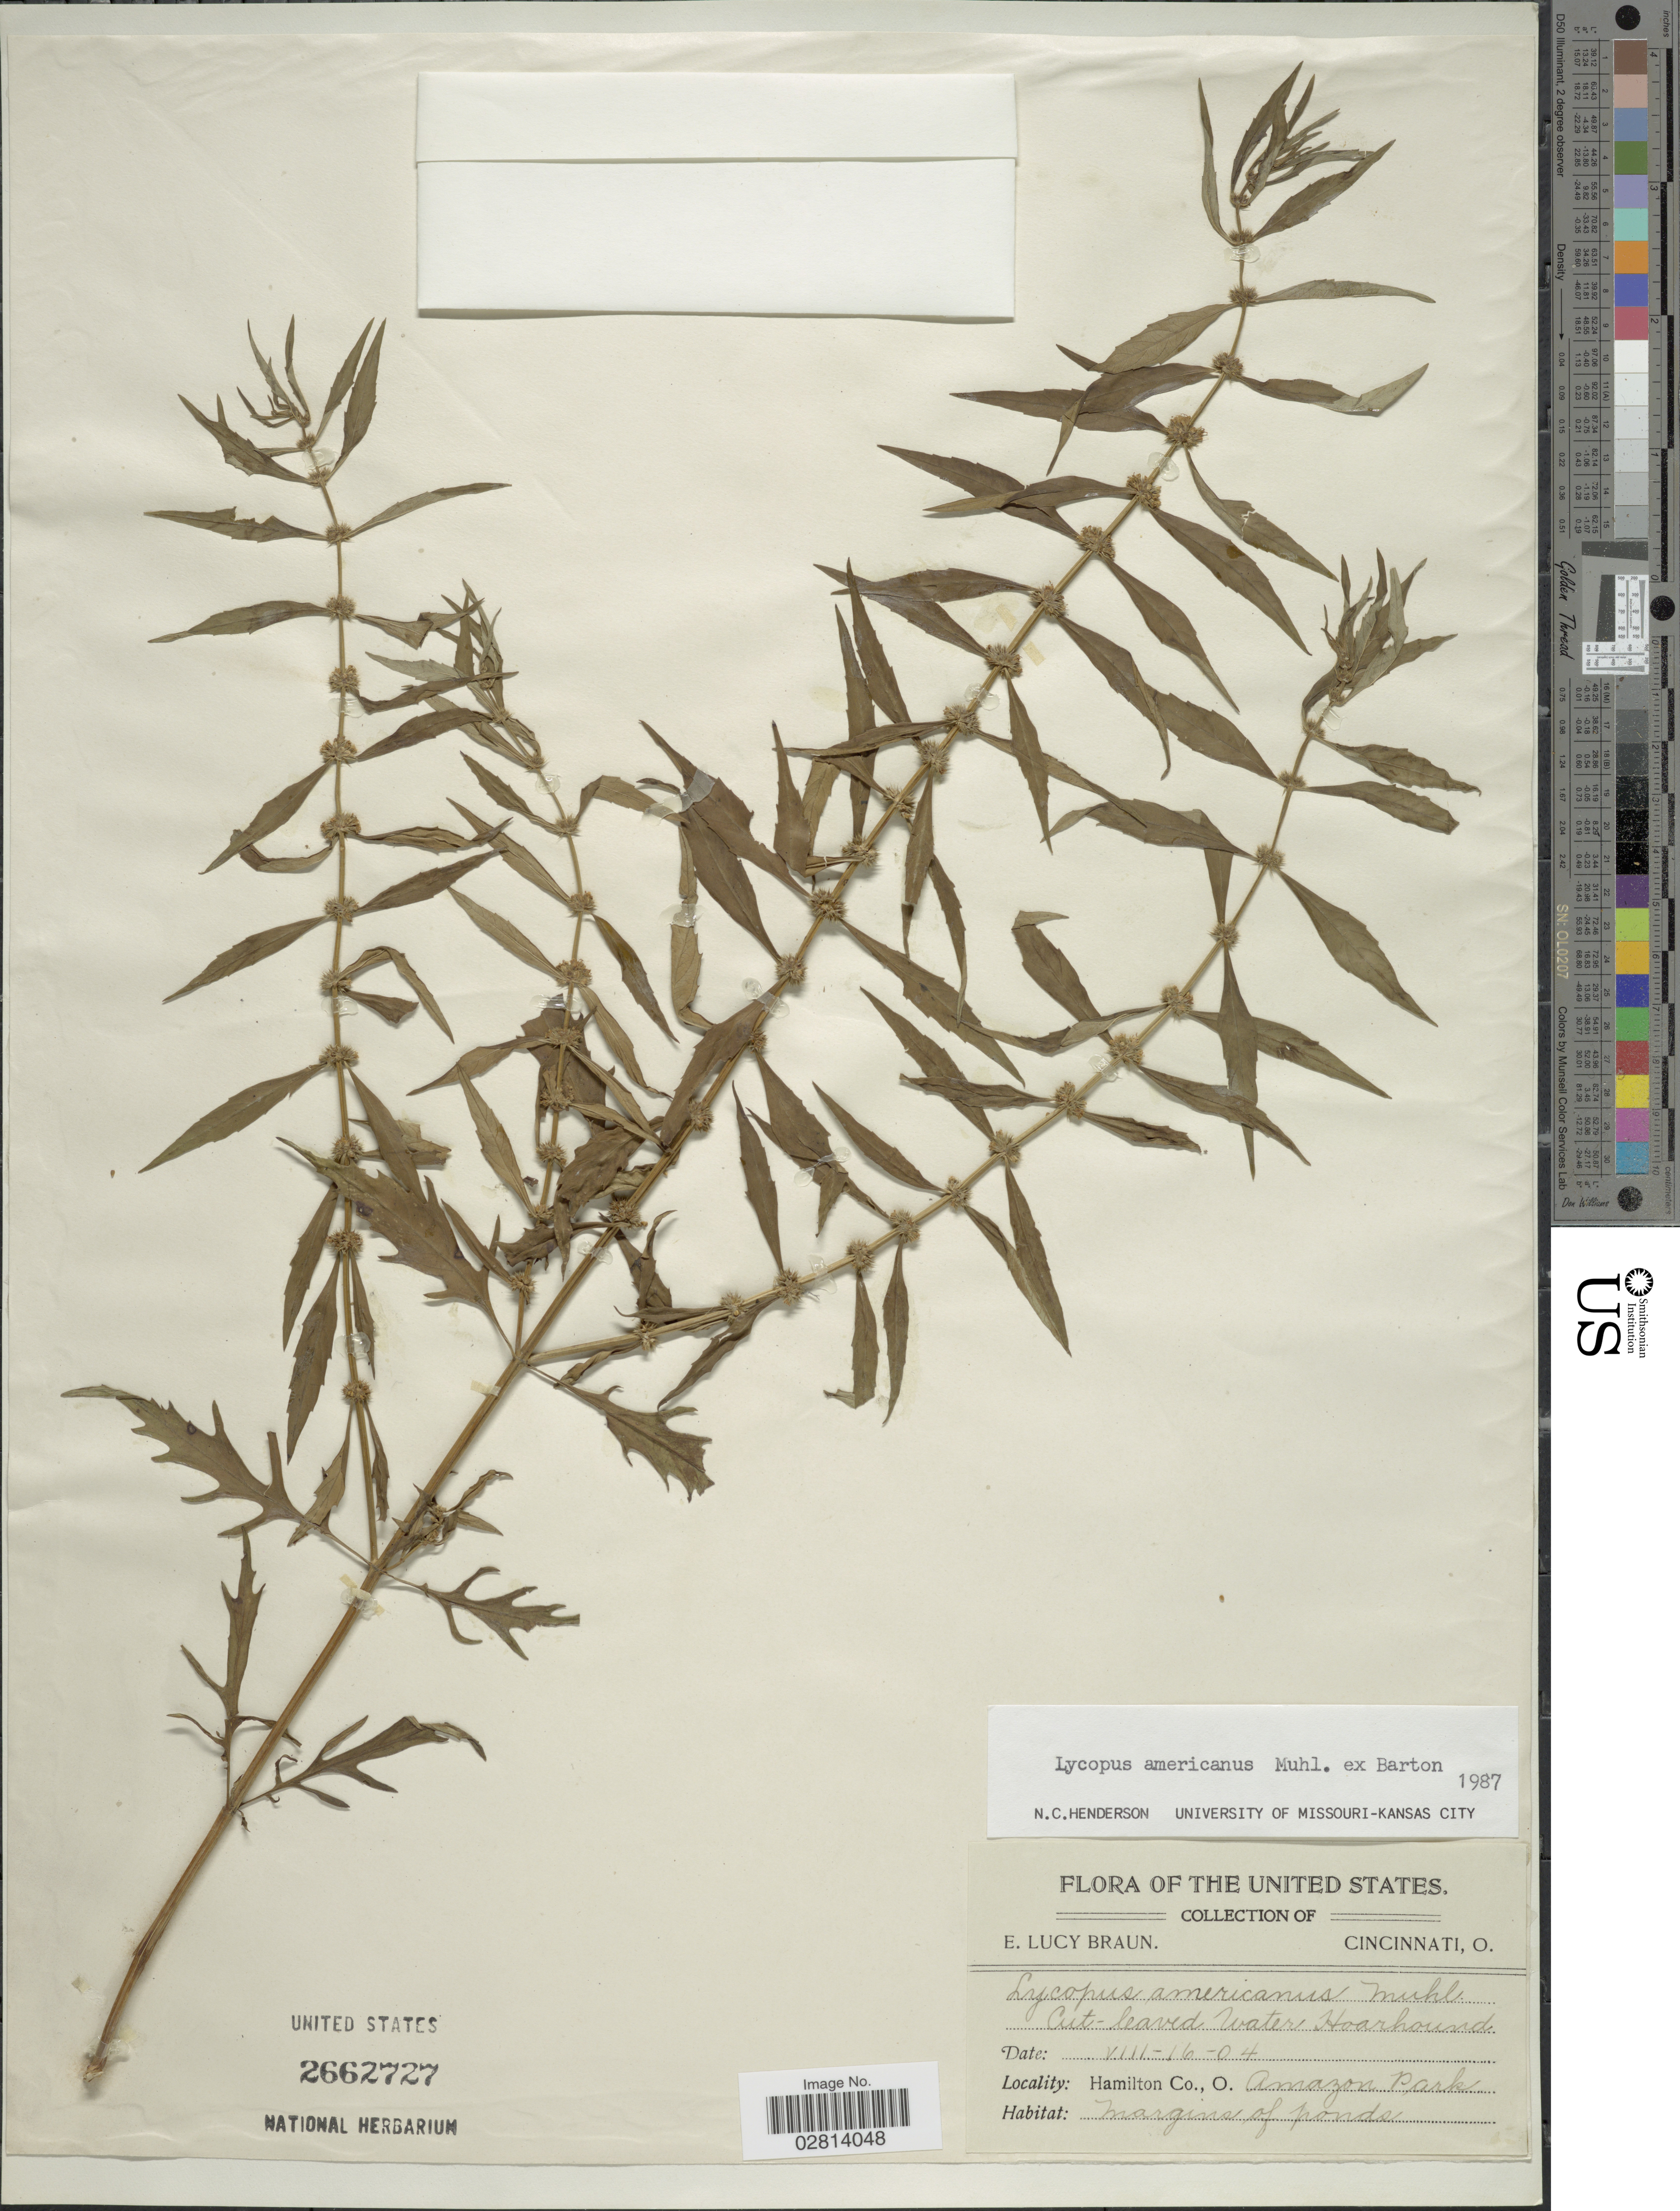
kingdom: Plantae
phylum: Tracheophyta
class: Magnoliopsida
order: Lamiales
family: Lamiaceae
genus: Lycopus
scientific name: Lycopus americanus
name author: Muhl. ex W.P.C. Barton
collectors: E. L. Braun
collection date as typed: Transcribed d/m/y: 16/8/4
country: United States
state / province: Ohio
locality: Hamilton Co., O., Amazon Park, margins of ponds.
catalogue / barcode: US 2662727